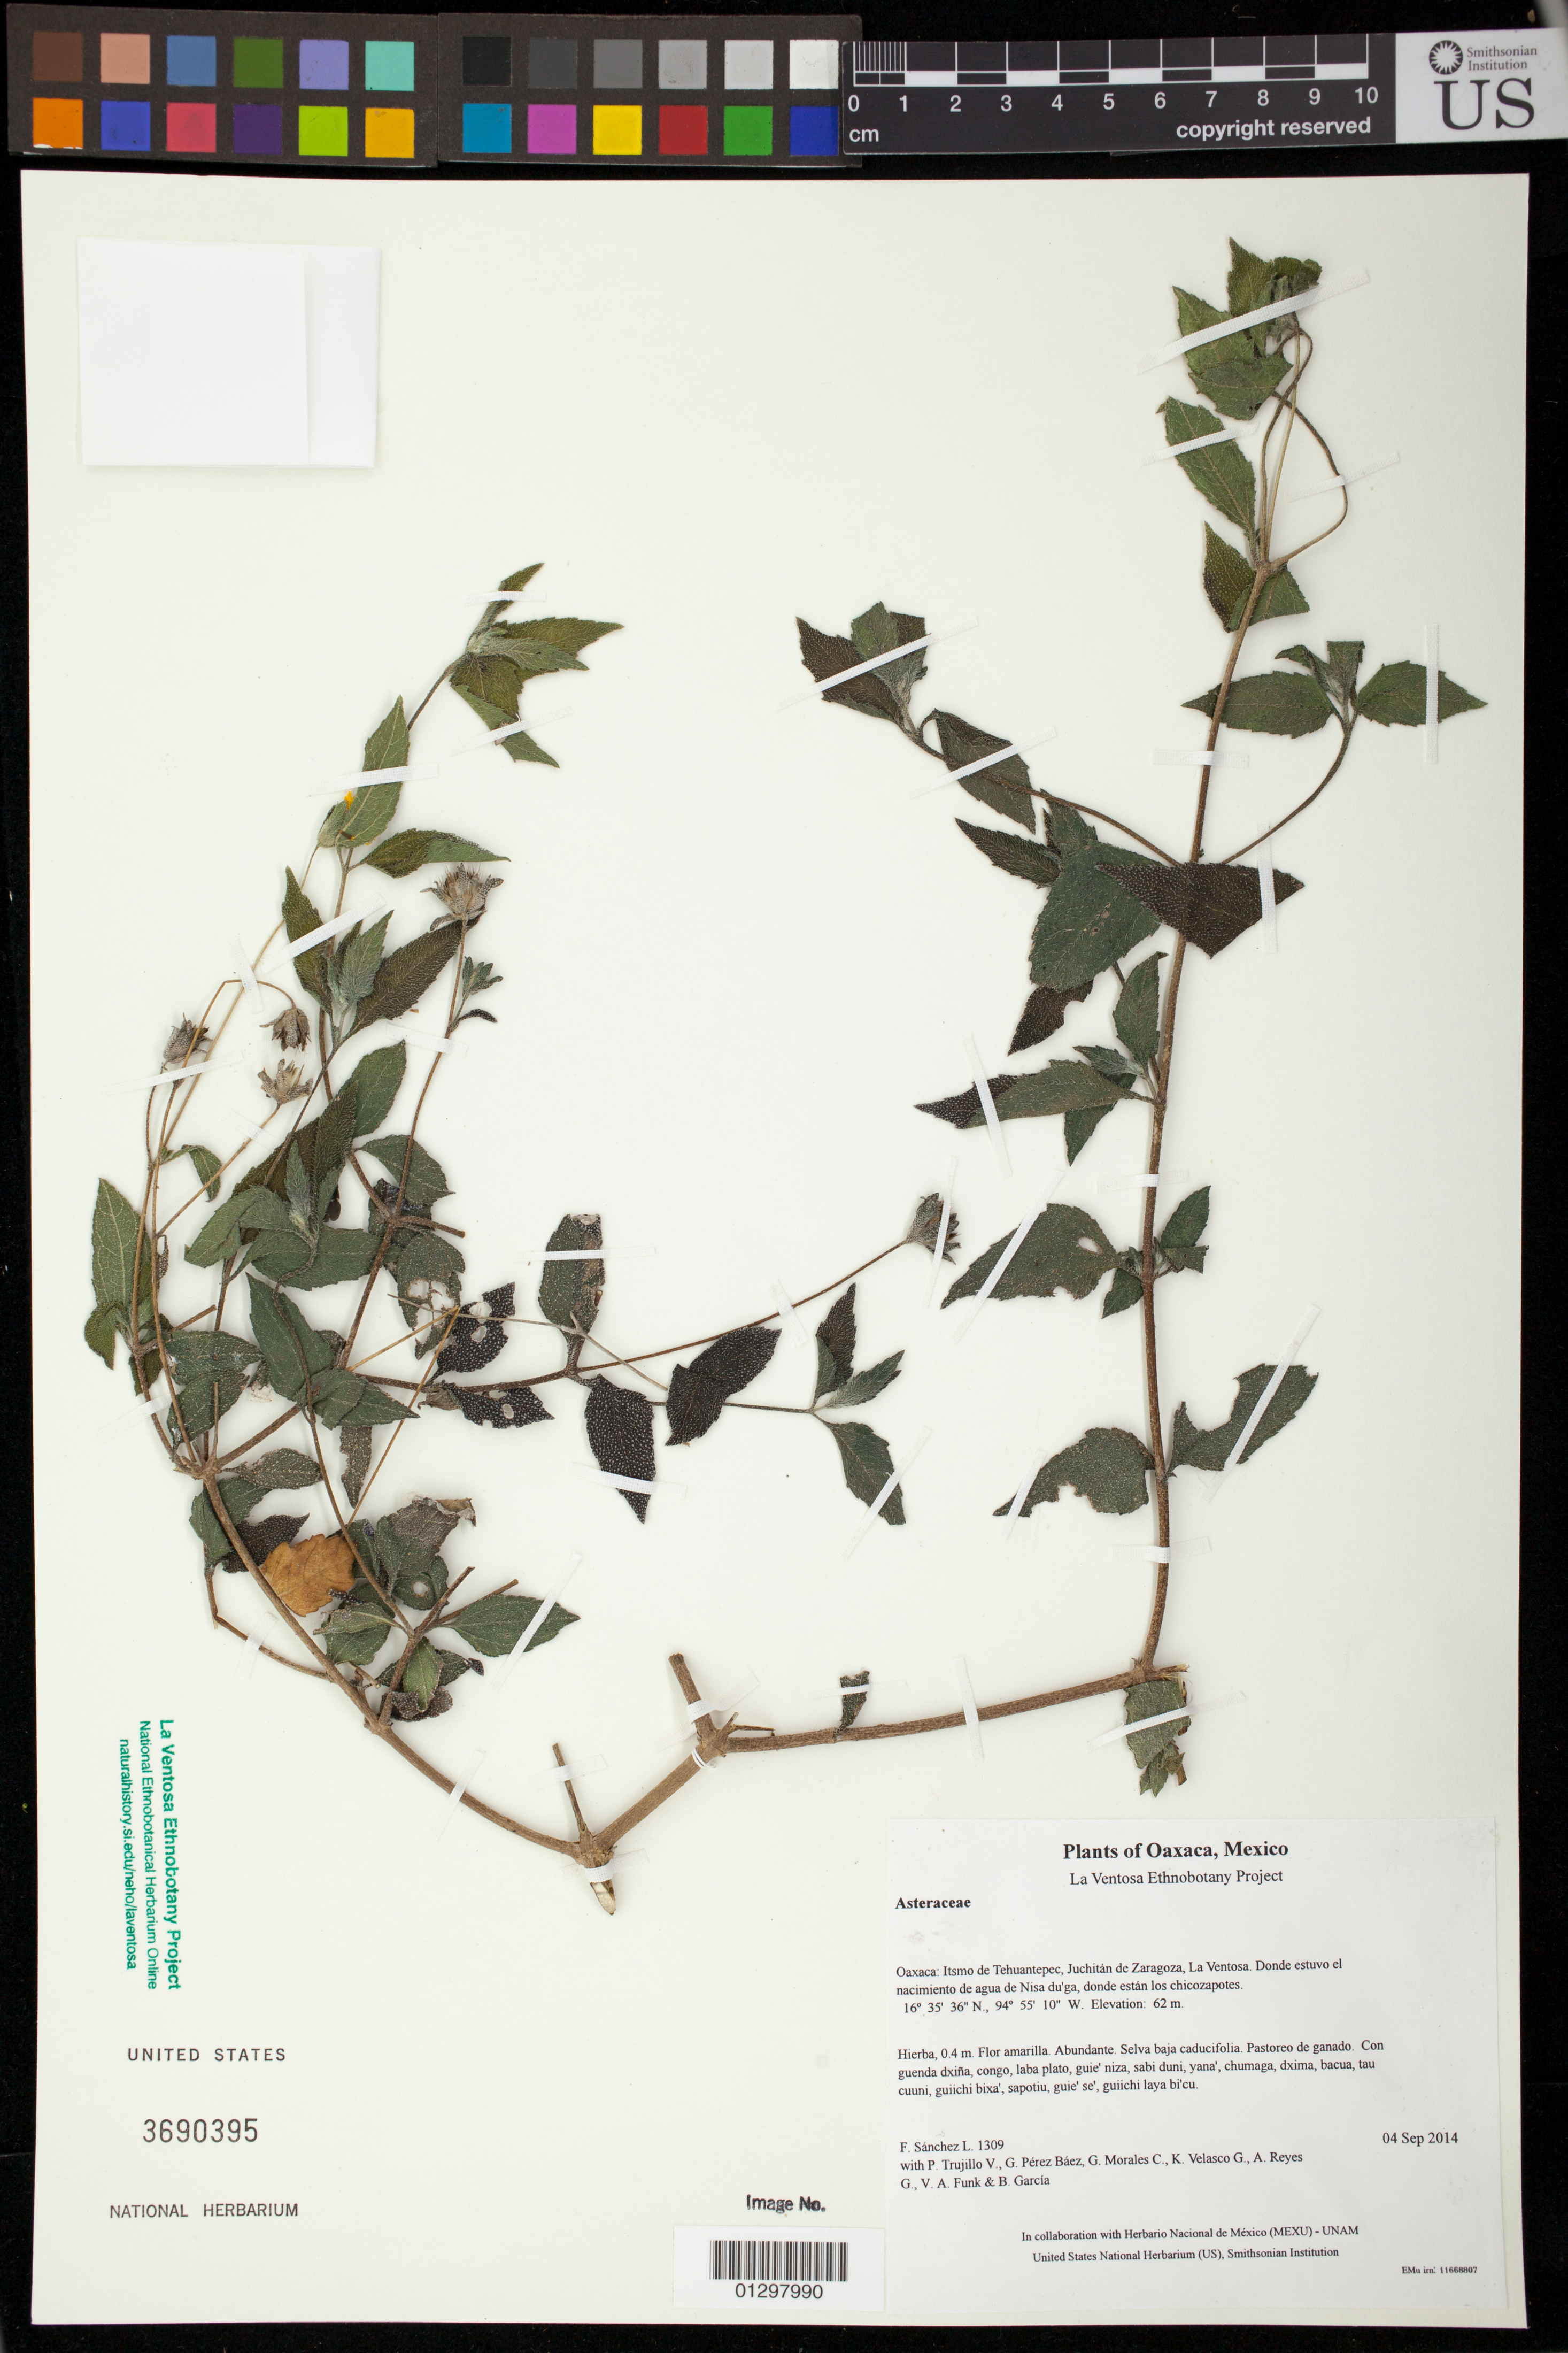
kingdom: Plantae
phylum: Tracheophyta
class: Magnoliopsida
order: Asterales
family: Asteraceae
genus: Wedelia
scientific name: Wedelia acapulcensis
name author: Kunth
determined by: Robinson, Harold E.; Edwards, Robert D.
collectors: F. Sánchez L., P. Trujillo V., G. Pérez Báez, G. Morales C., K. Velasco G., A. Reyes G., V. Funk & B. García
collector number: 1309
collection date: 2014-09-04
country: Mexico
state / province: Oaxaca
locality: Itsmo de Tehuantepec, Juchitán de Zaragoza, La Ventosa. Donde estuvo el nacimiento de agua de Nisa du'ga, donde están los chicozapotes.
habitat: Selva baja caducifolia. Pastoreo de ganado.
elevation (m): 62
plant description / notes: JEBOT, MEXU, SERO, US; Guixi bandaga. 0.4 m. Guie' naguchi. Stale.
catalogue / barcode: US 3690395